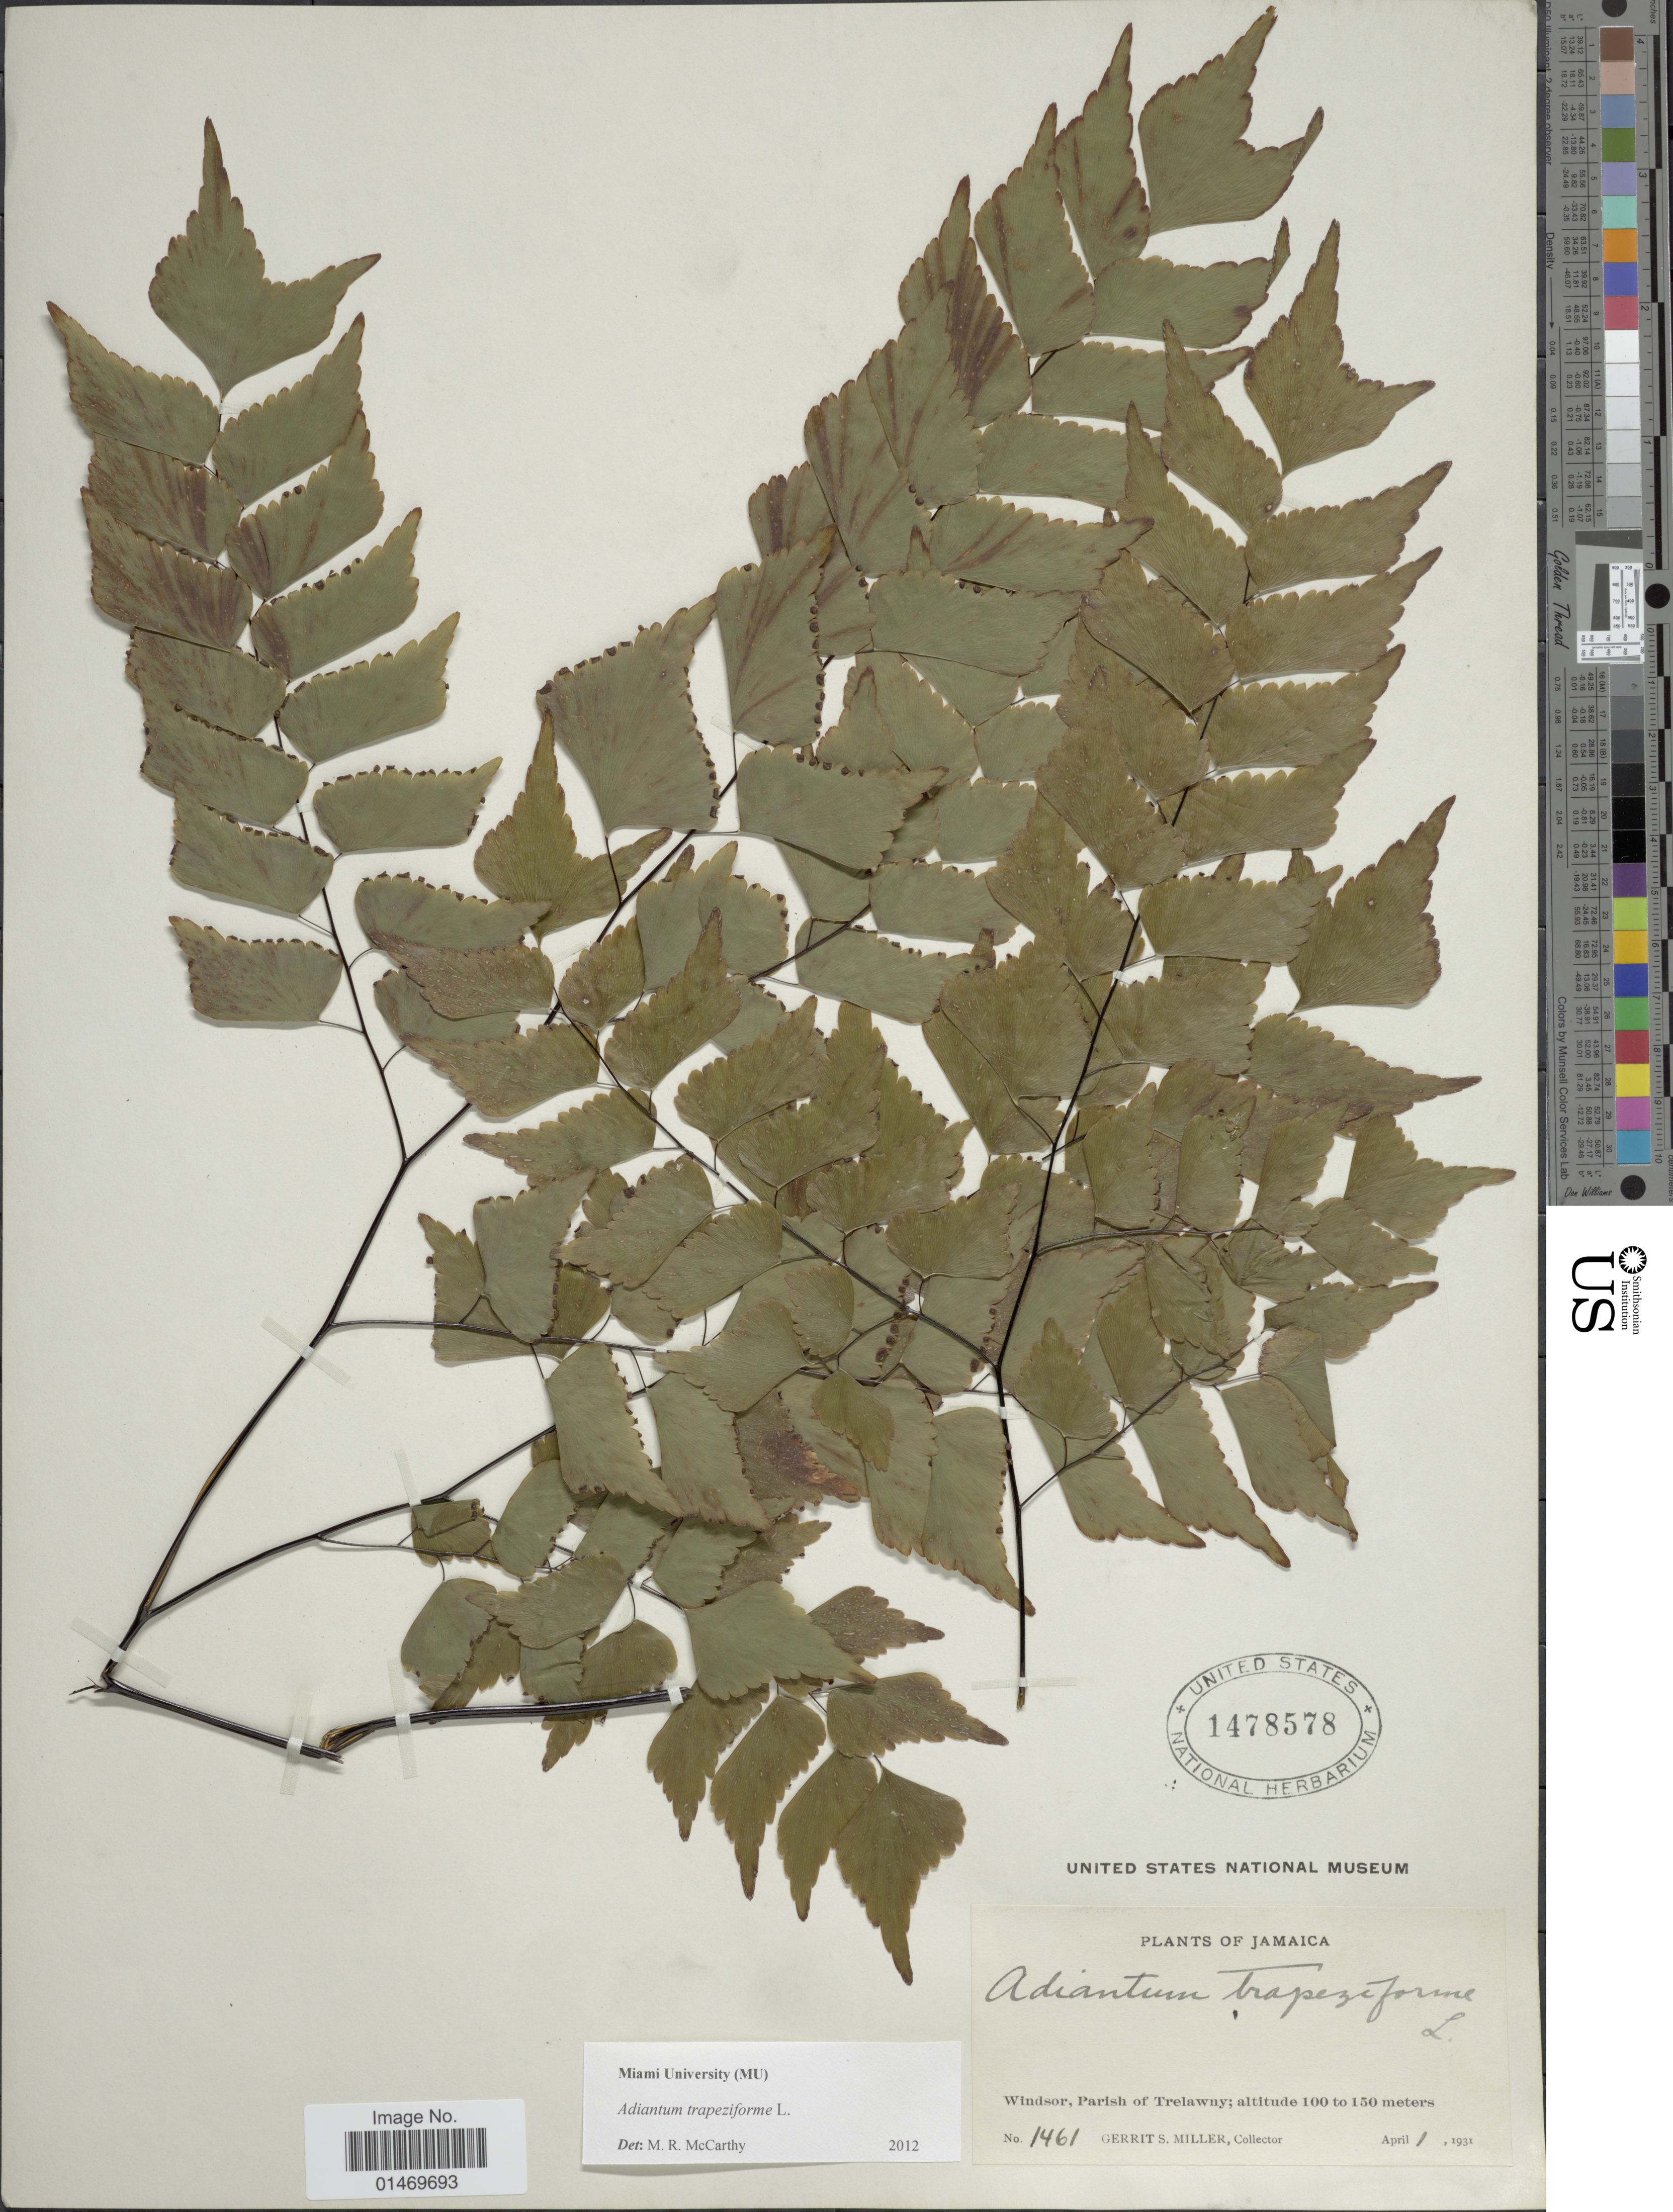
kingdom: Plantae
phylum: Tracheophyta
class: Polypodiopsida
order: Polypodiales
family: Pteridaceae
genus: Adiantum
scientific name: Adiantum trapeziforme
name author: L.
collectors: G. S. Miller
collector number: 1461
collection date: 1931-04-01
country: Jamaica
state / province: Trelawny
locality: Jamaica, Windsor, Parish of Trelawany.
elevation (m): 100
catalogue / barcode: US 1478578